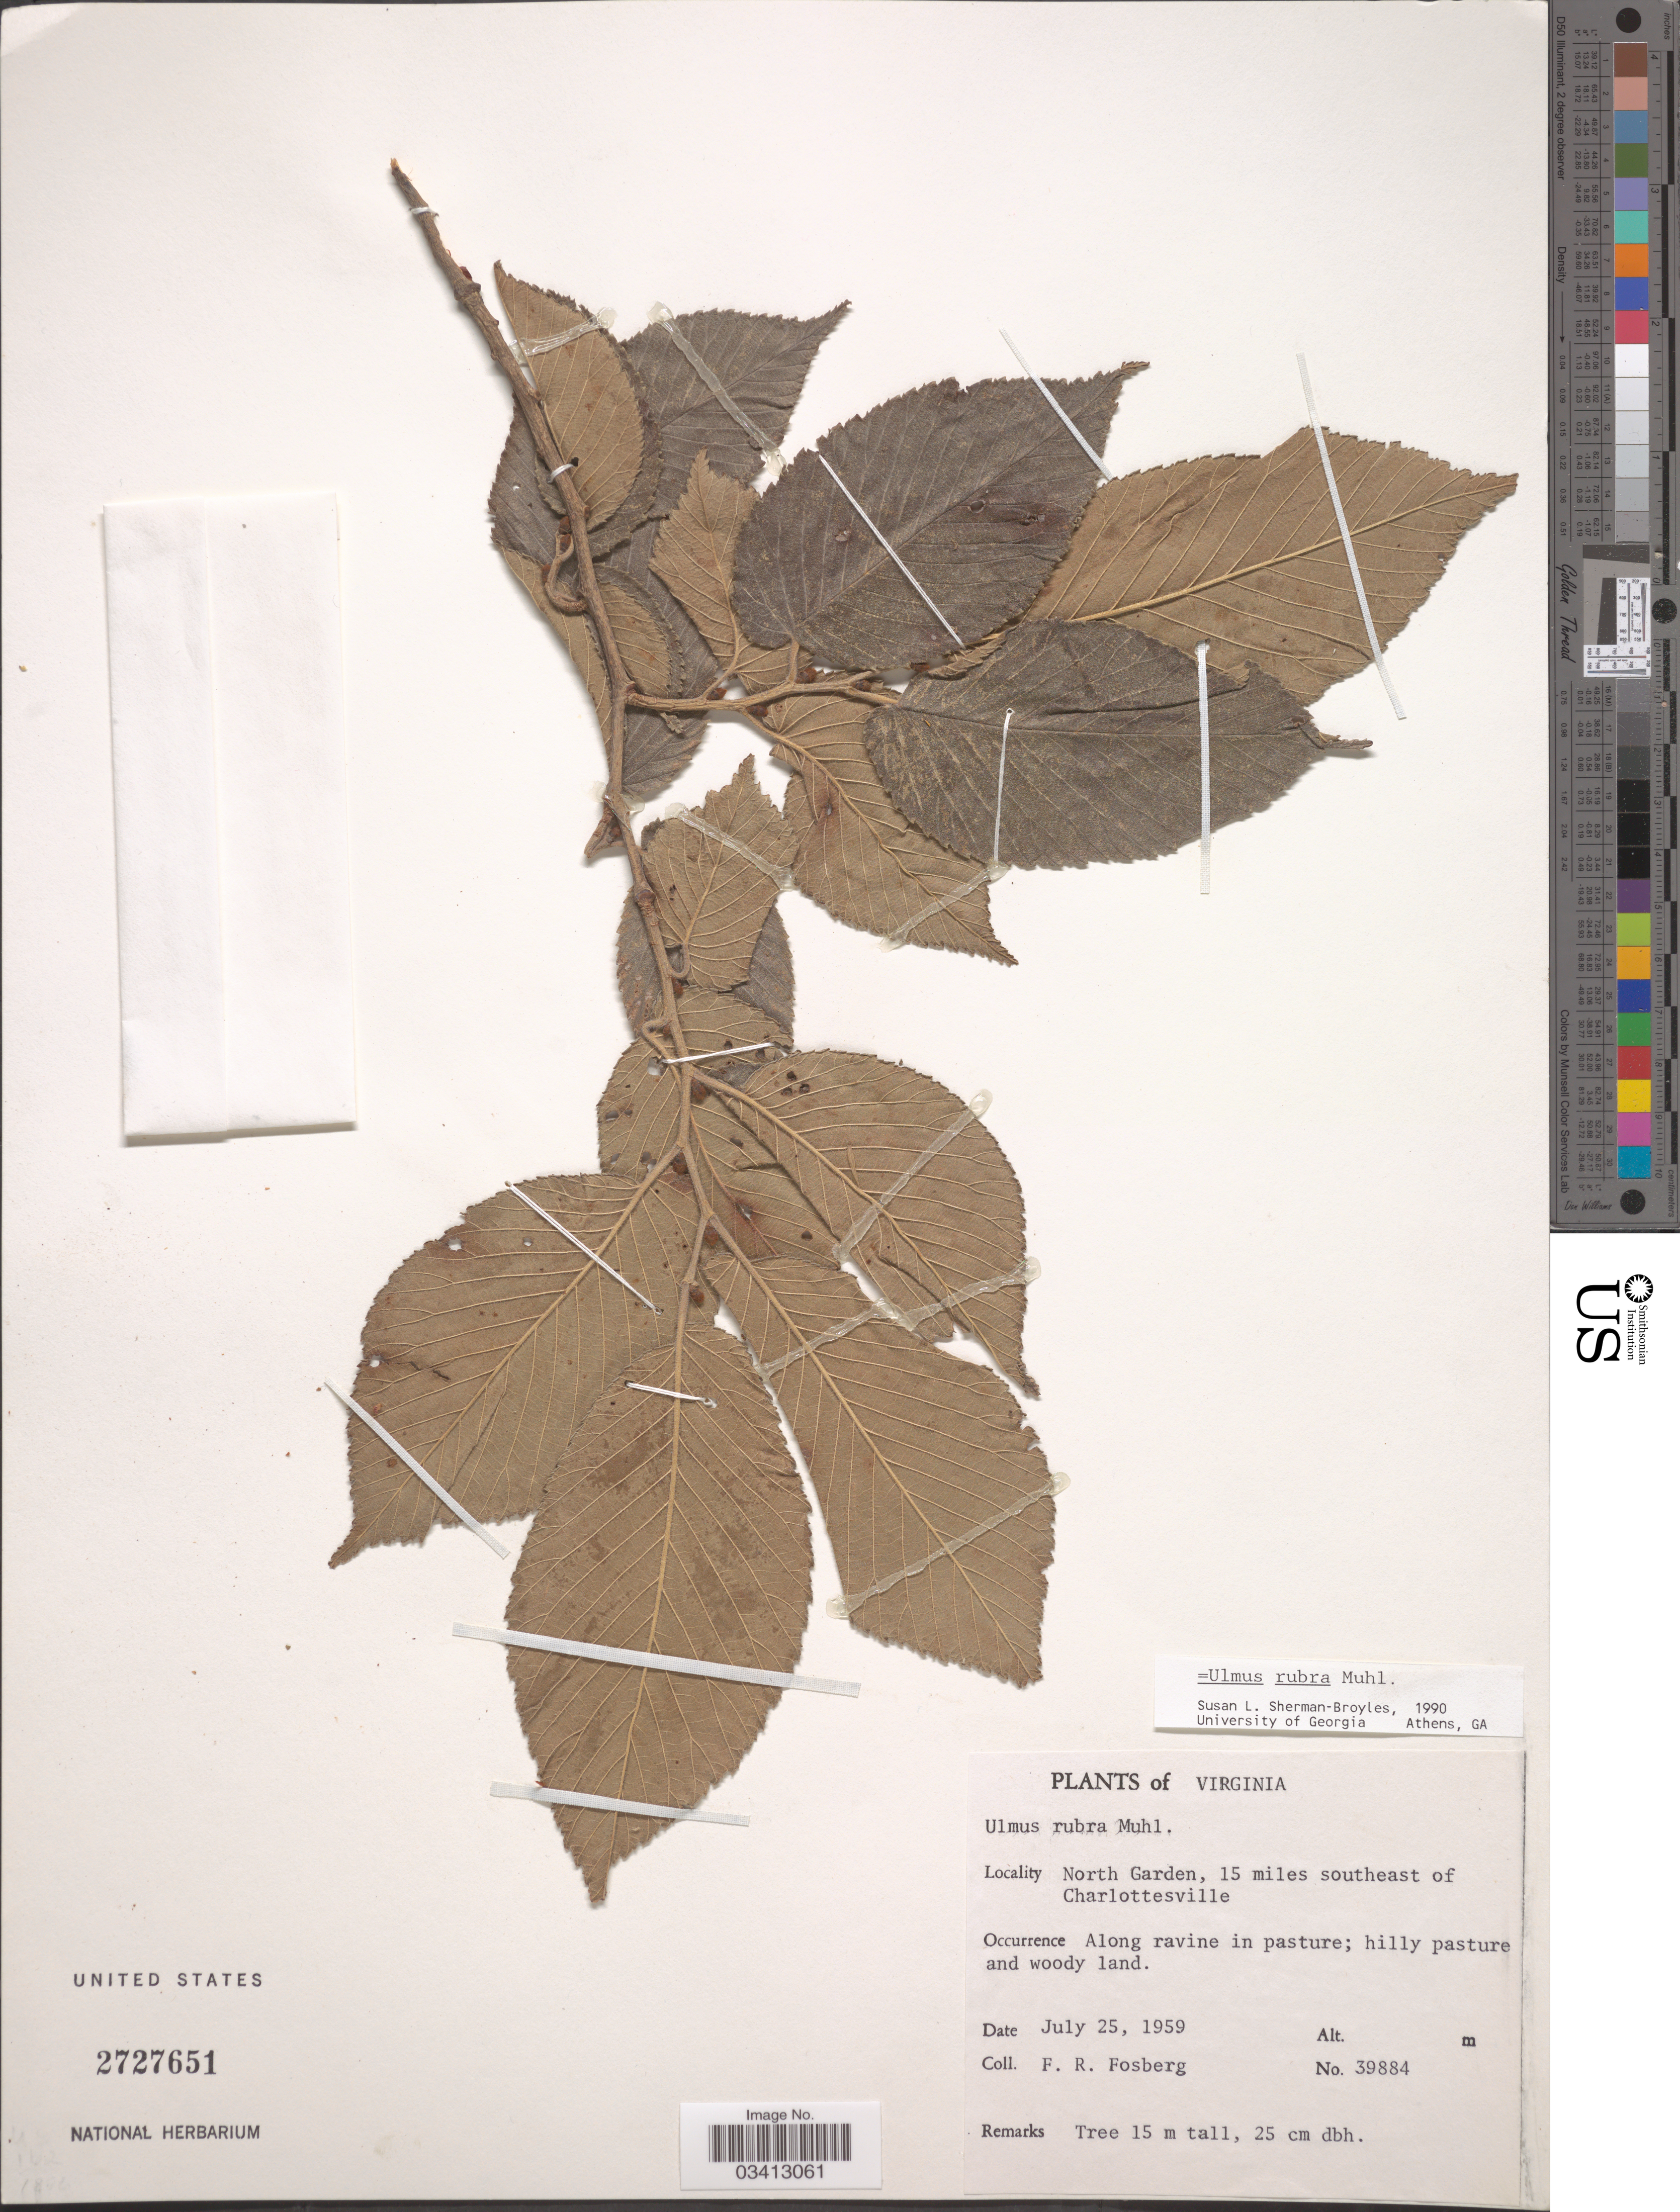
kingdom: Plantae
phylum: Tracheophyta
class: Magnoliopsida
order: Rosales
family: Ulmaceae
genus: Ulmus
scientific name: Ulmus rubra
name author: Muhl.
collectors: F. R. Fosberg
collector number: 39884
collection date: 1959-07-25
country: United States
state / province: Virginia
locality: North Garden, 15 miles southeast of Charlottesville. Along river in pasture.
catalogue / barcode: US 2727651